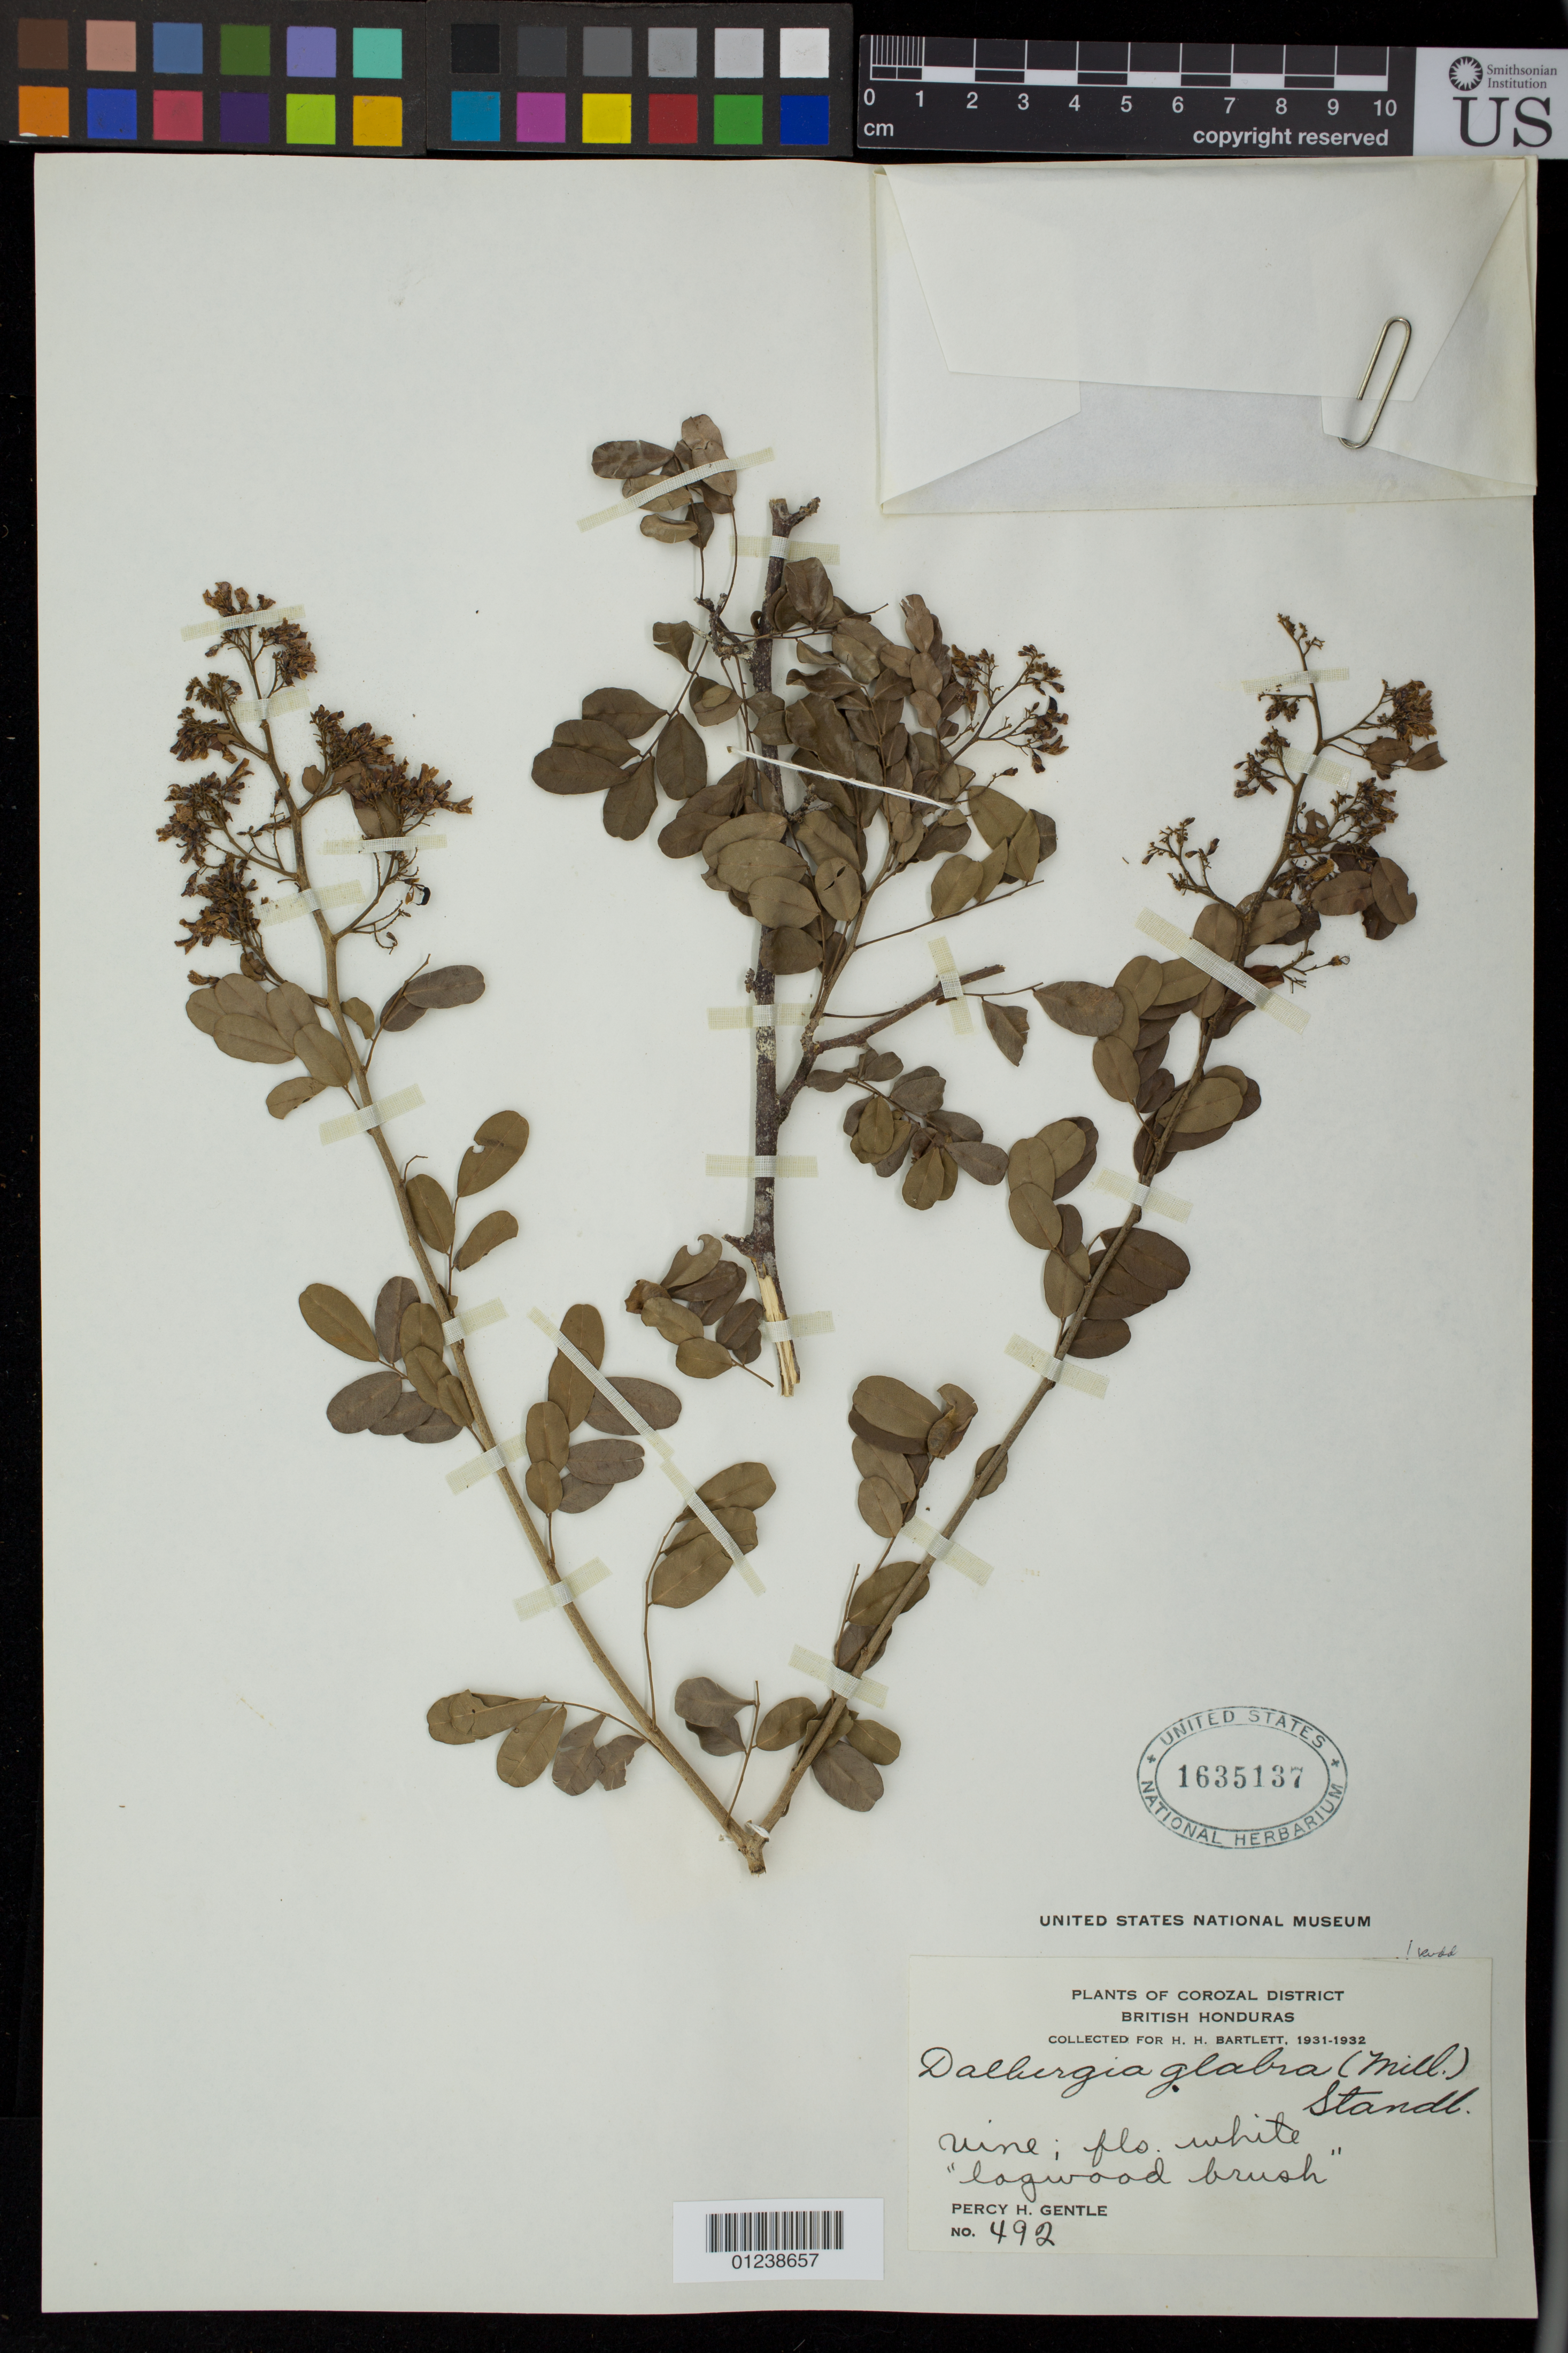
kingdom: Plantae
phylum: Tracheophyta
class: Magnoliopsida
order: Fabales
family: Fabaceae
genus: Dalbergia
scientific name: Dalbergia glabra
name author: (Mill.) Standl.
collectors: P. H. Gentle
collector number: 492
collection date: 1931/1932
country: Belize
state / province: Corozal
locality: edge of Neur River, Pueblo Nuero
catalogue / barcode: US 1635137